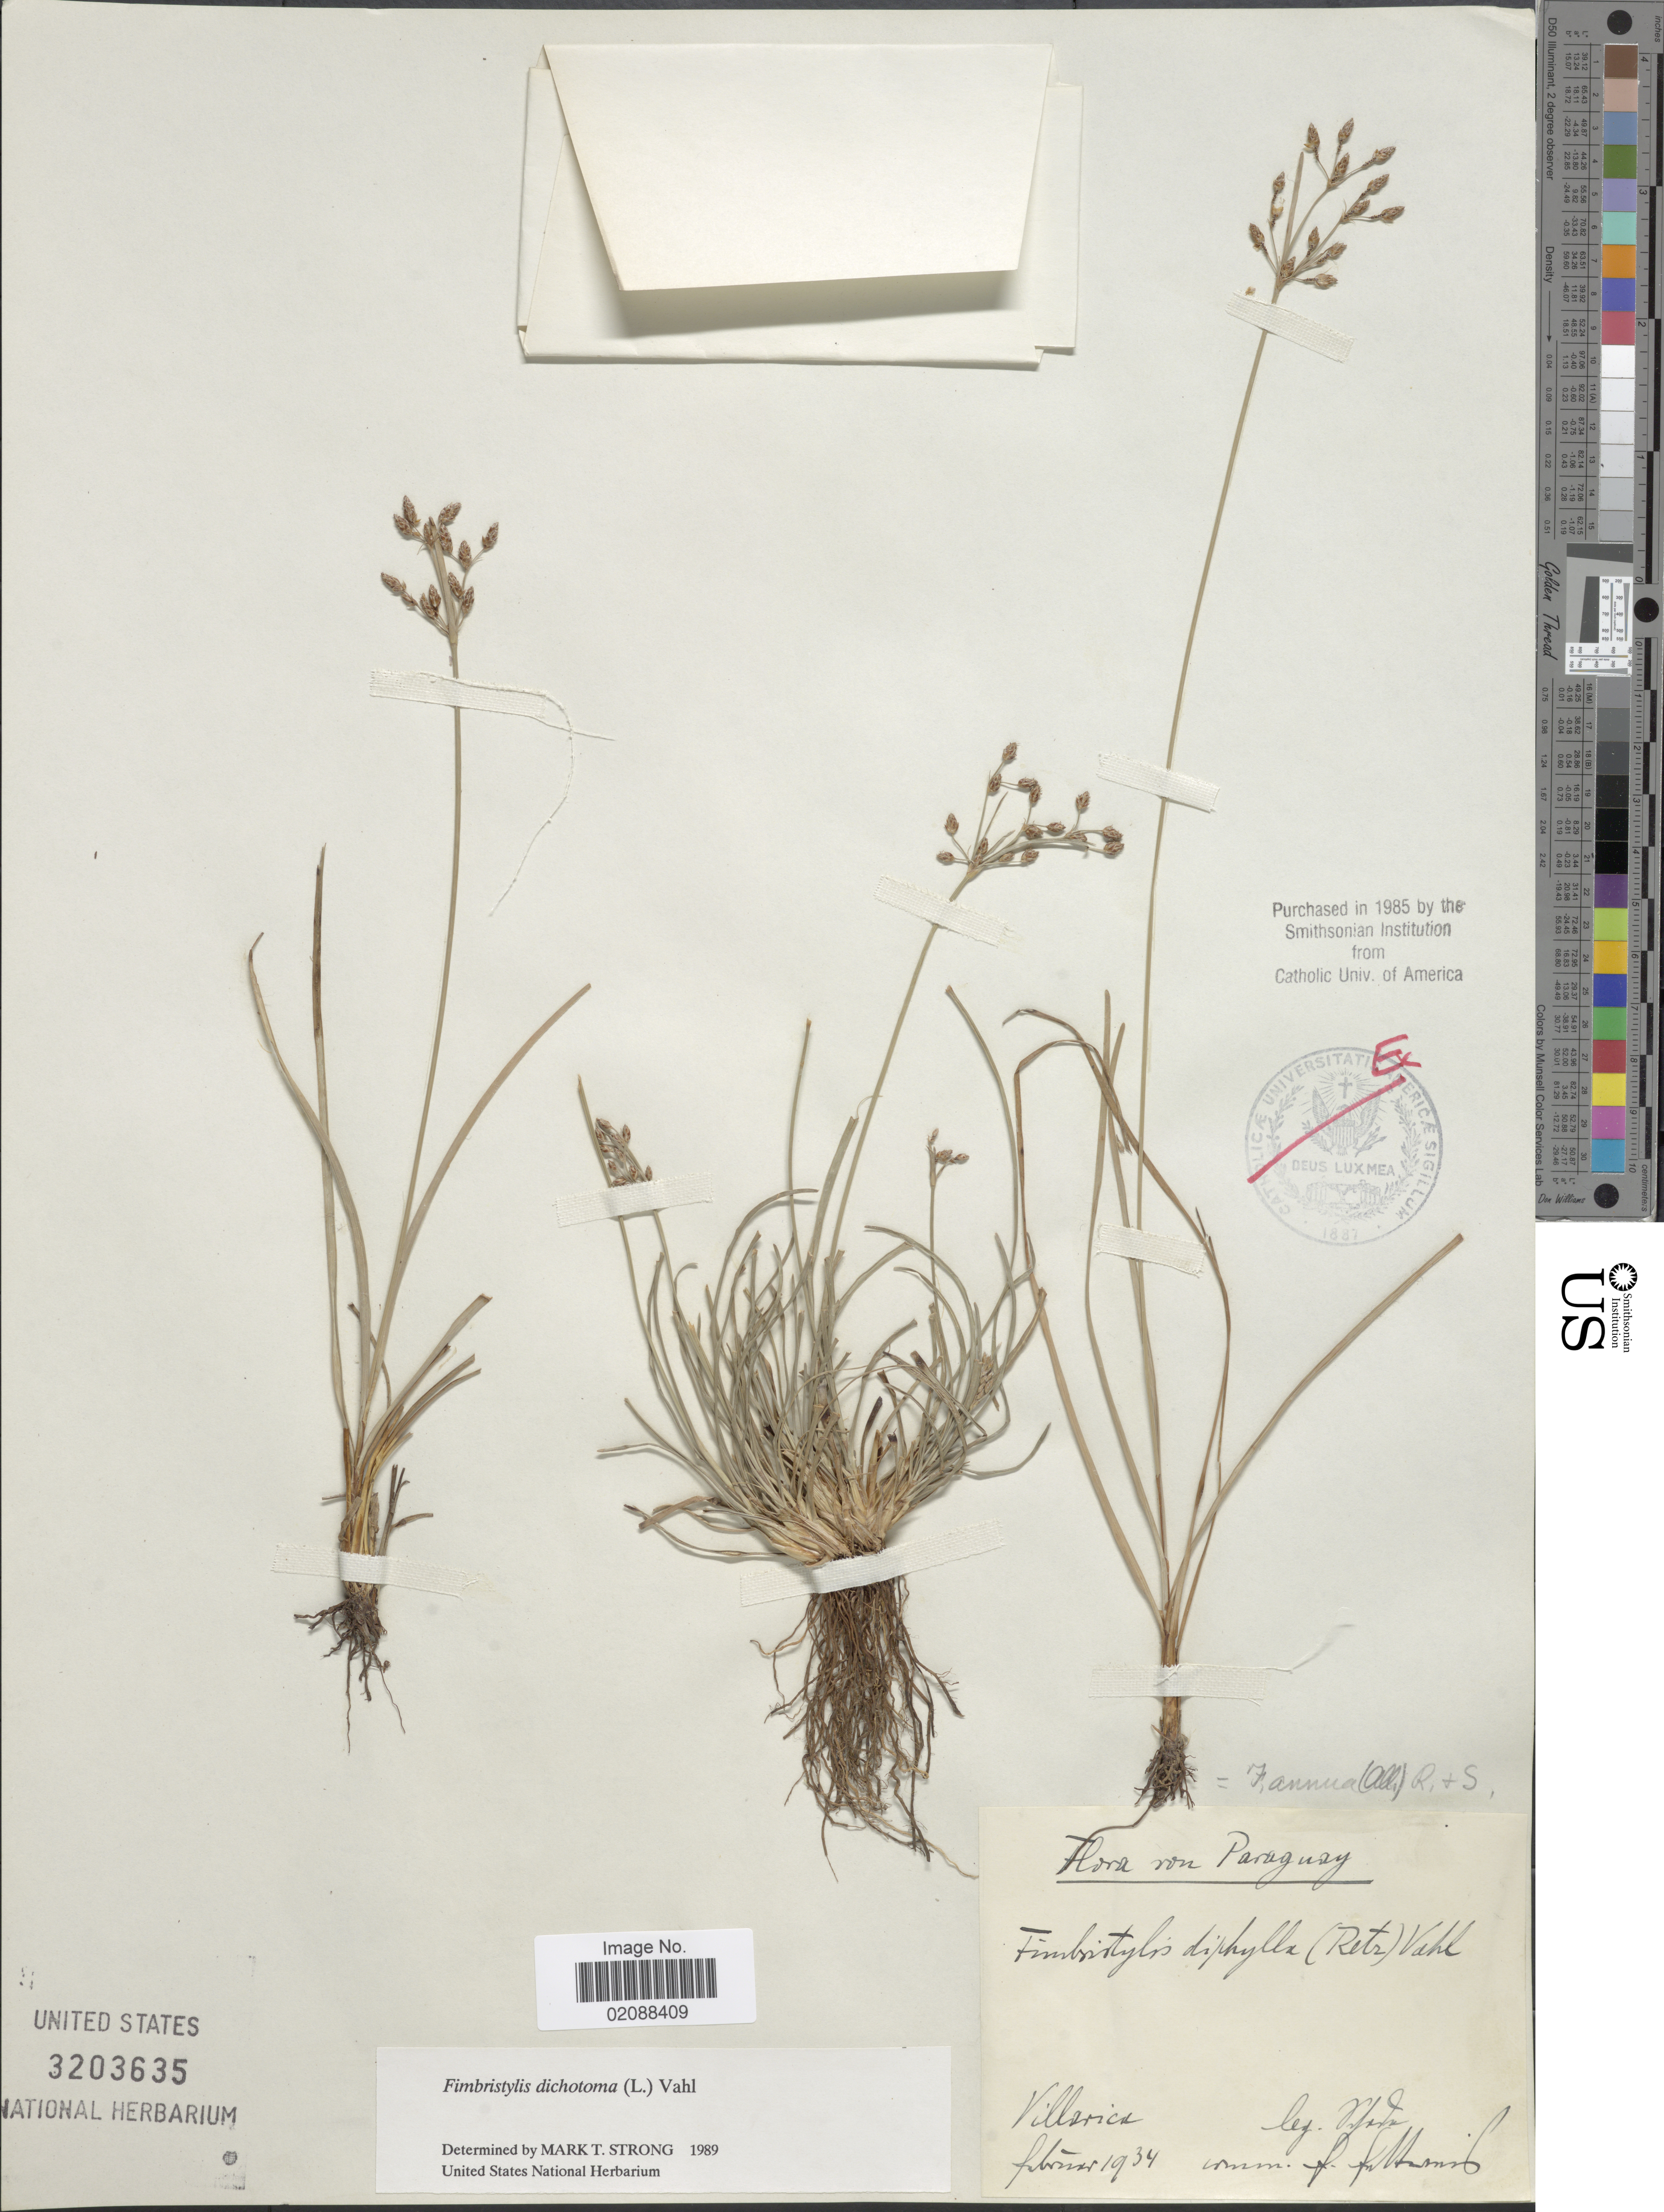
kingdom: Plantae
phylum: Tracheophyta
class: Liliopsida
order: Poales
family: Cyperaceae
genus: Fimbristylis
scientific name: Fimbristylis dichotoma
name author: (L.) Vahl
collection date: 1934-02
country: Paraguay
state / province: Guaira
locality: Villarica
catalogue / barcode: US 3203635